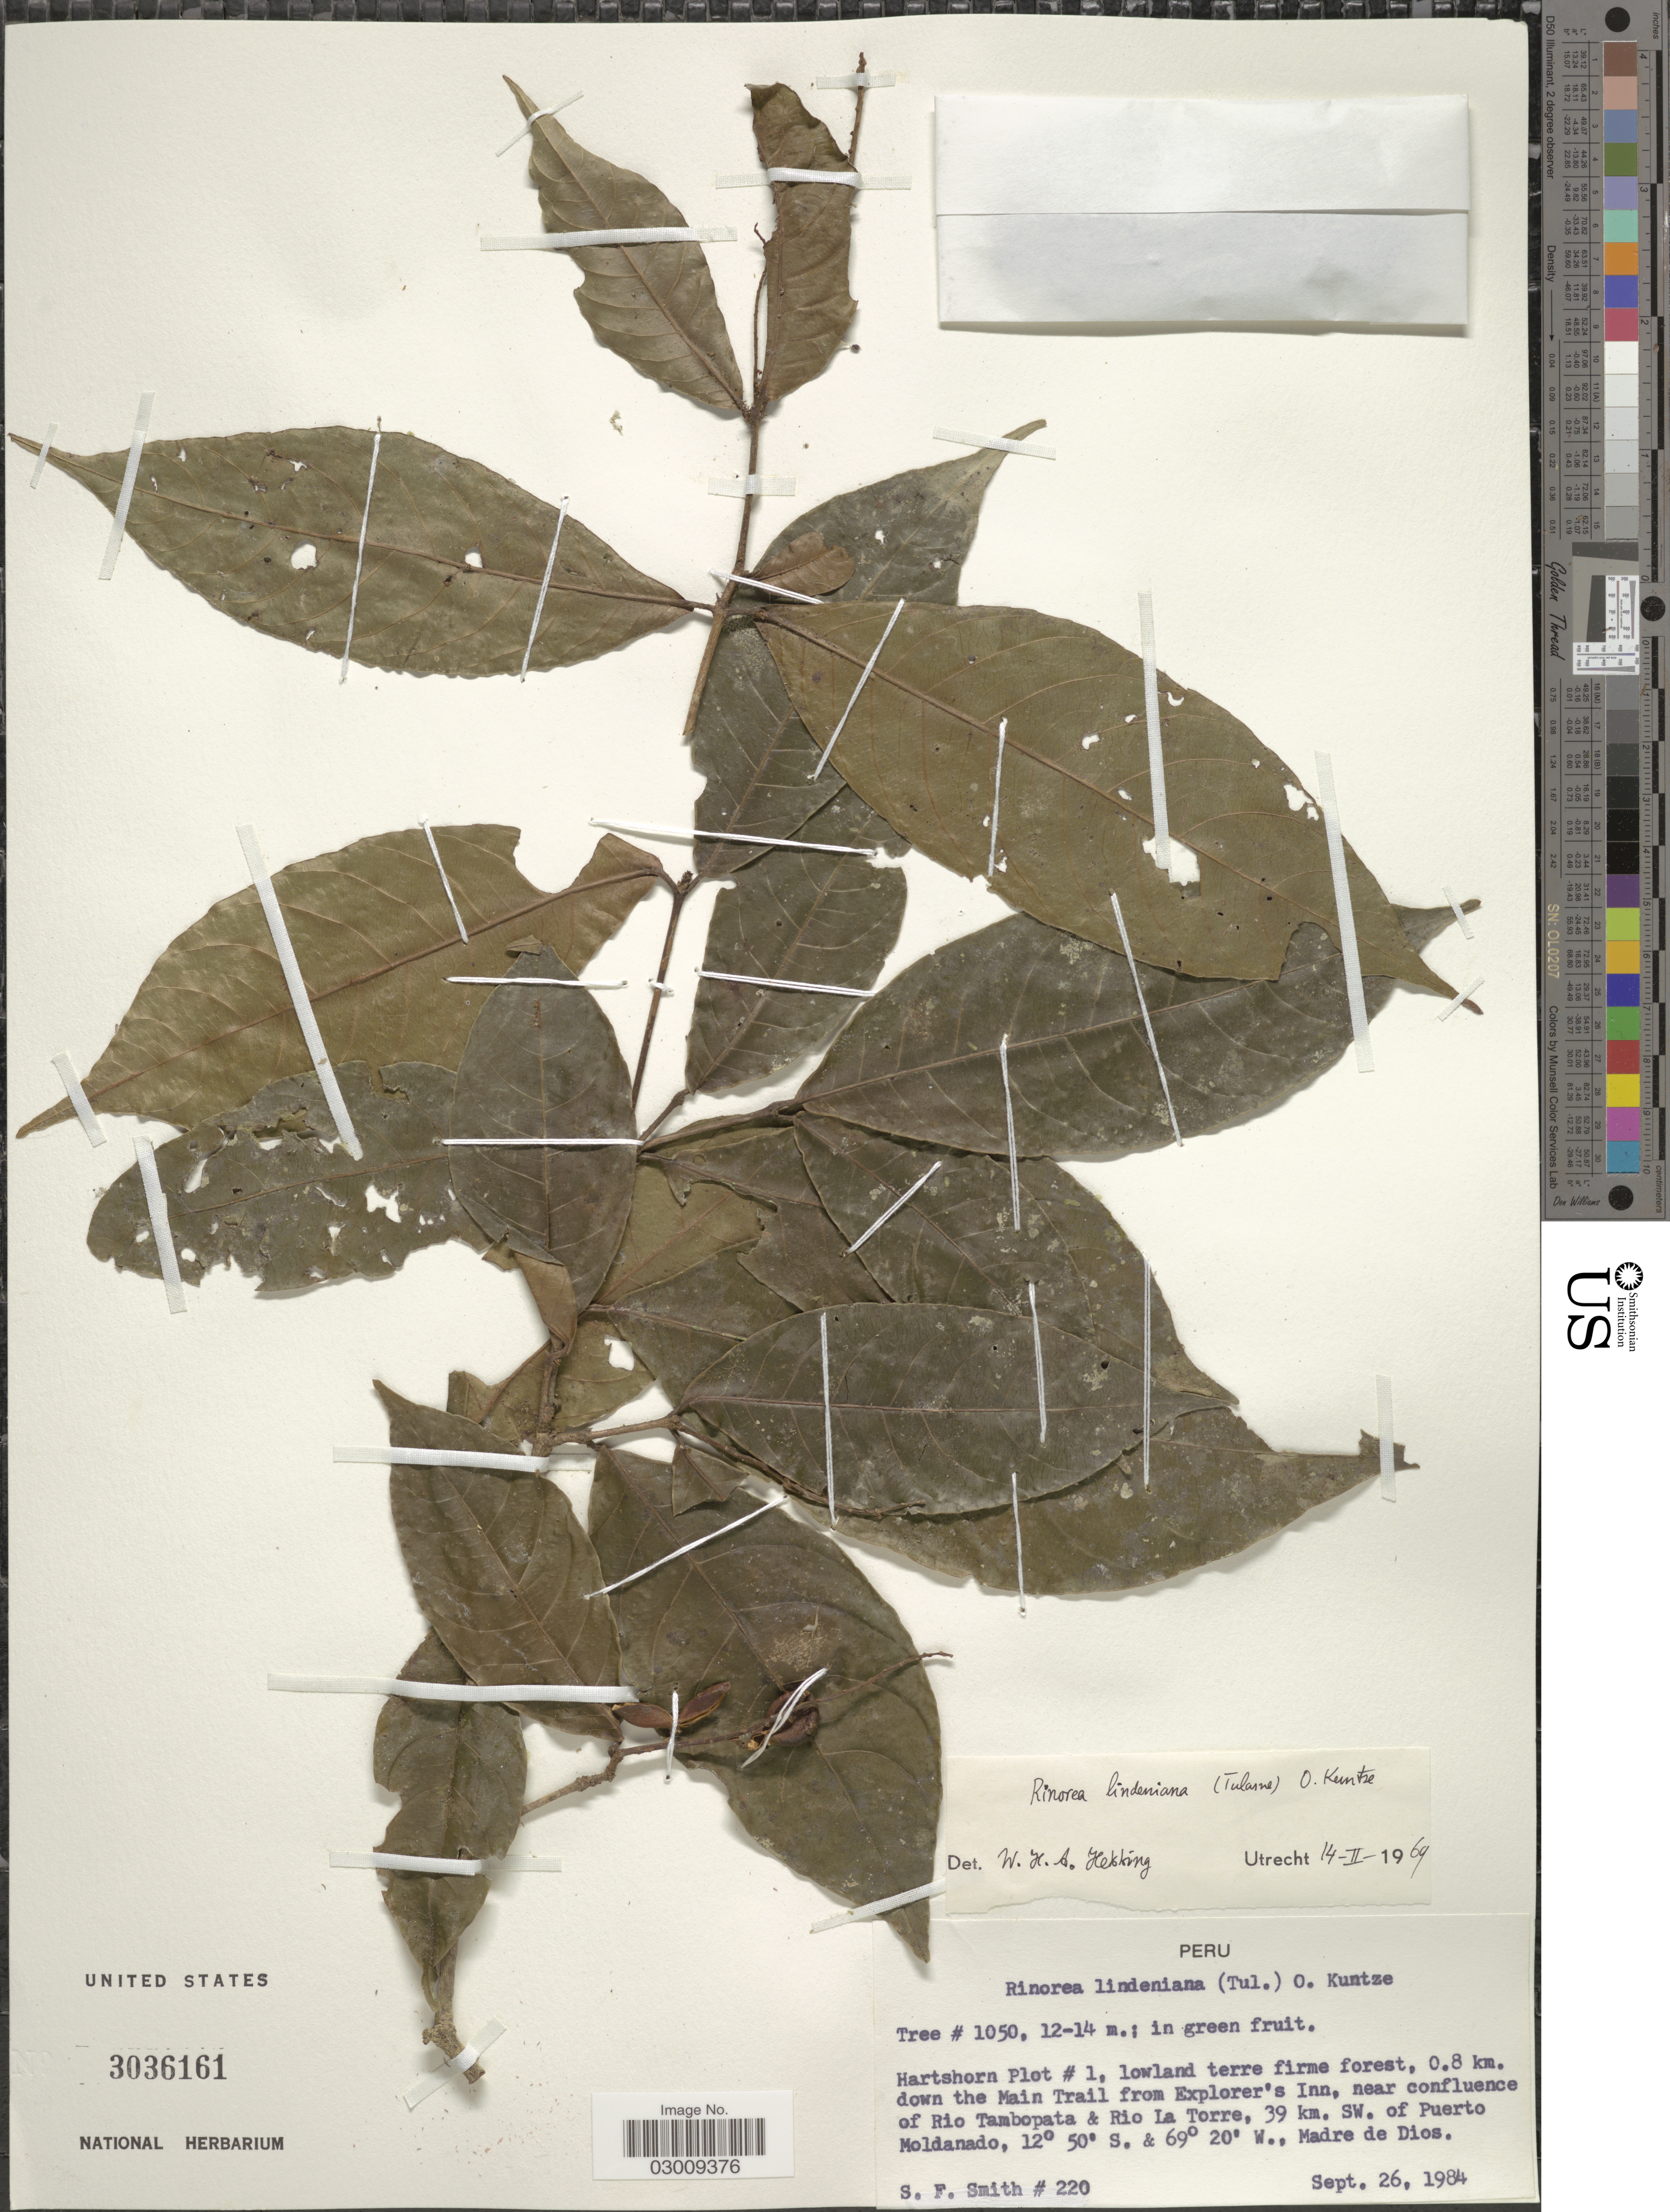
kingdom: Plantae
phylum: Tracheophyta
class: Magnoliopsida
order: Malpighiales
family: Violaceae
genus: Rinorea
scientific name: Rinorea lindeniana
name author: (Tul.) Kuntze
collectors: S.F. Smith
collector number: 220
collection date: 1984-09-26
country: Peru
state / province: Madre de Dios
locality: Hartshorn Plot # 1, lowland terre firme forest, 0.8 km. down the Main Trail from Explorer's Inn, near the confluence of Rio Tambopata and Rio La Torre, 39 km. SW. of Puerto Moldonado, Madre de Dios.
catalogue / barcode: US 3036161